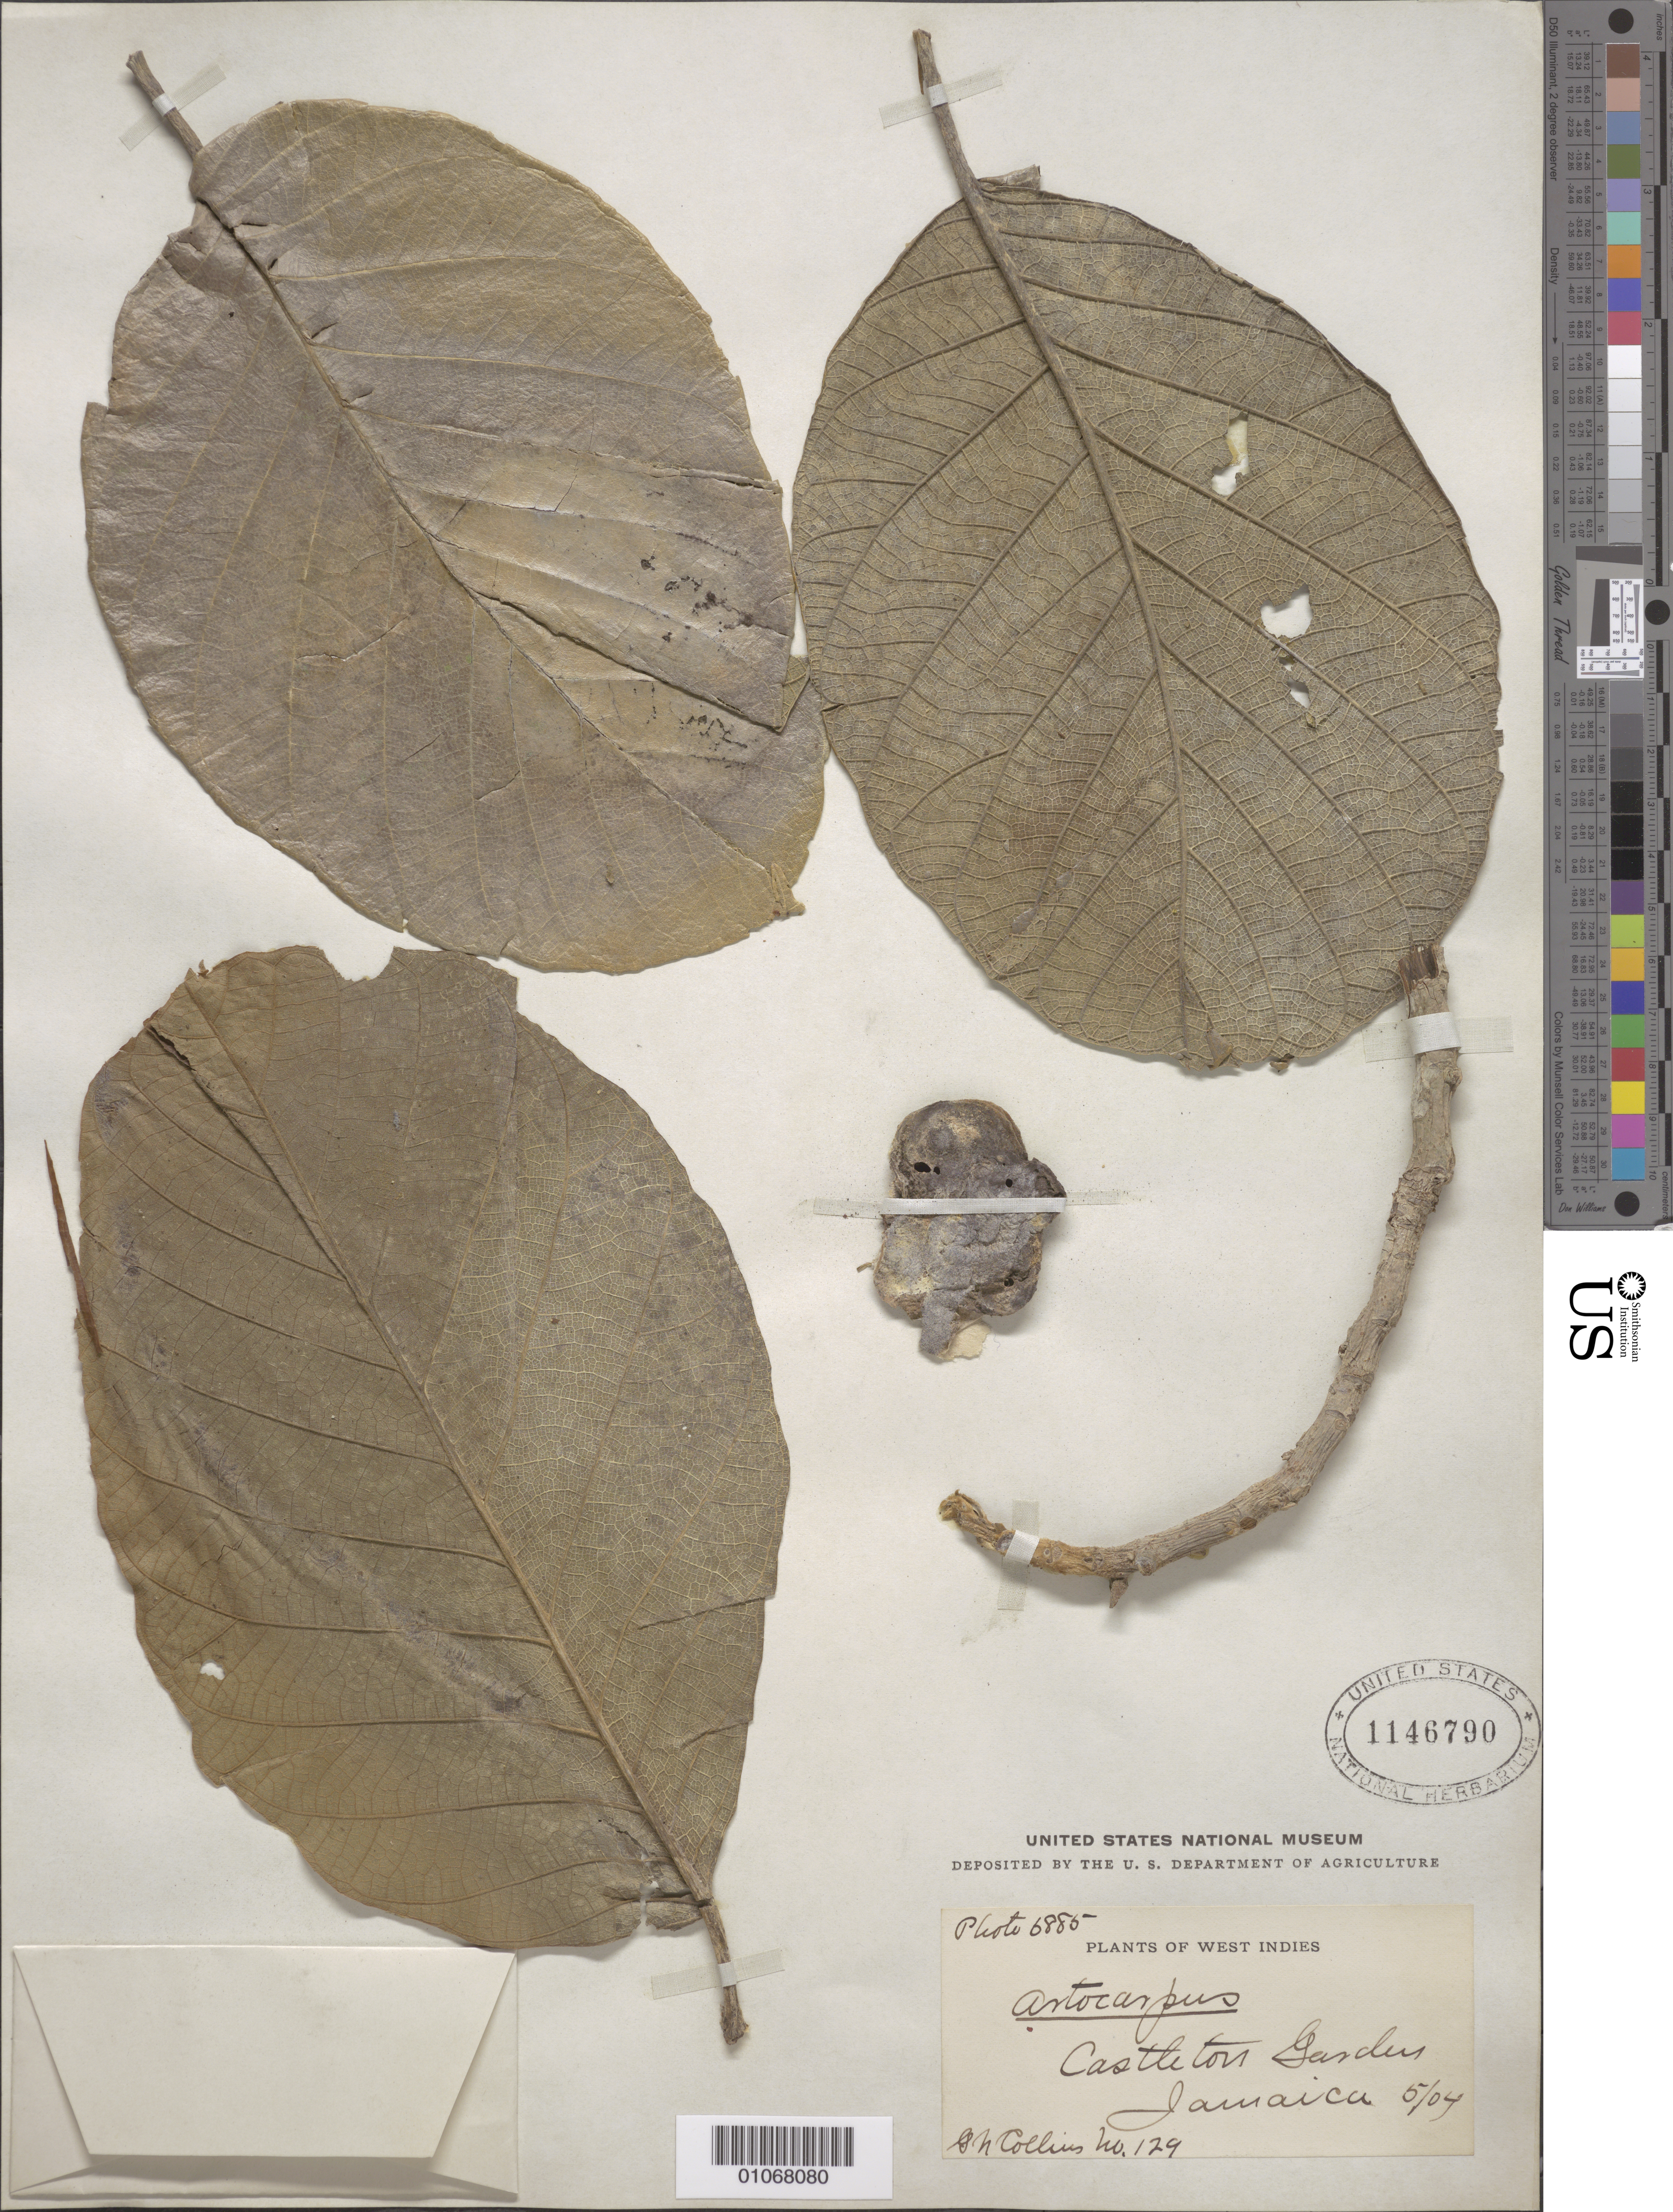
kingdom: Plantae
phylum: Tracheophyta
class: Magnoliopsida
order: Rosales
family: Moraceae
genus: Artocarpus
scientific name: Artocarpus lakoocha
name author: Wall. ex Roxb.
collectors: G. Collins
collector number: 129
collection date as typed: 01 May 1904 to 31 May 1904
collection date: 1904-05-01/1904-05-31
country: Jamaica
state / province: Saint Mary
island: Jamaica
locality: Castleton Gardens.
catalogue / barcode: US 1146790